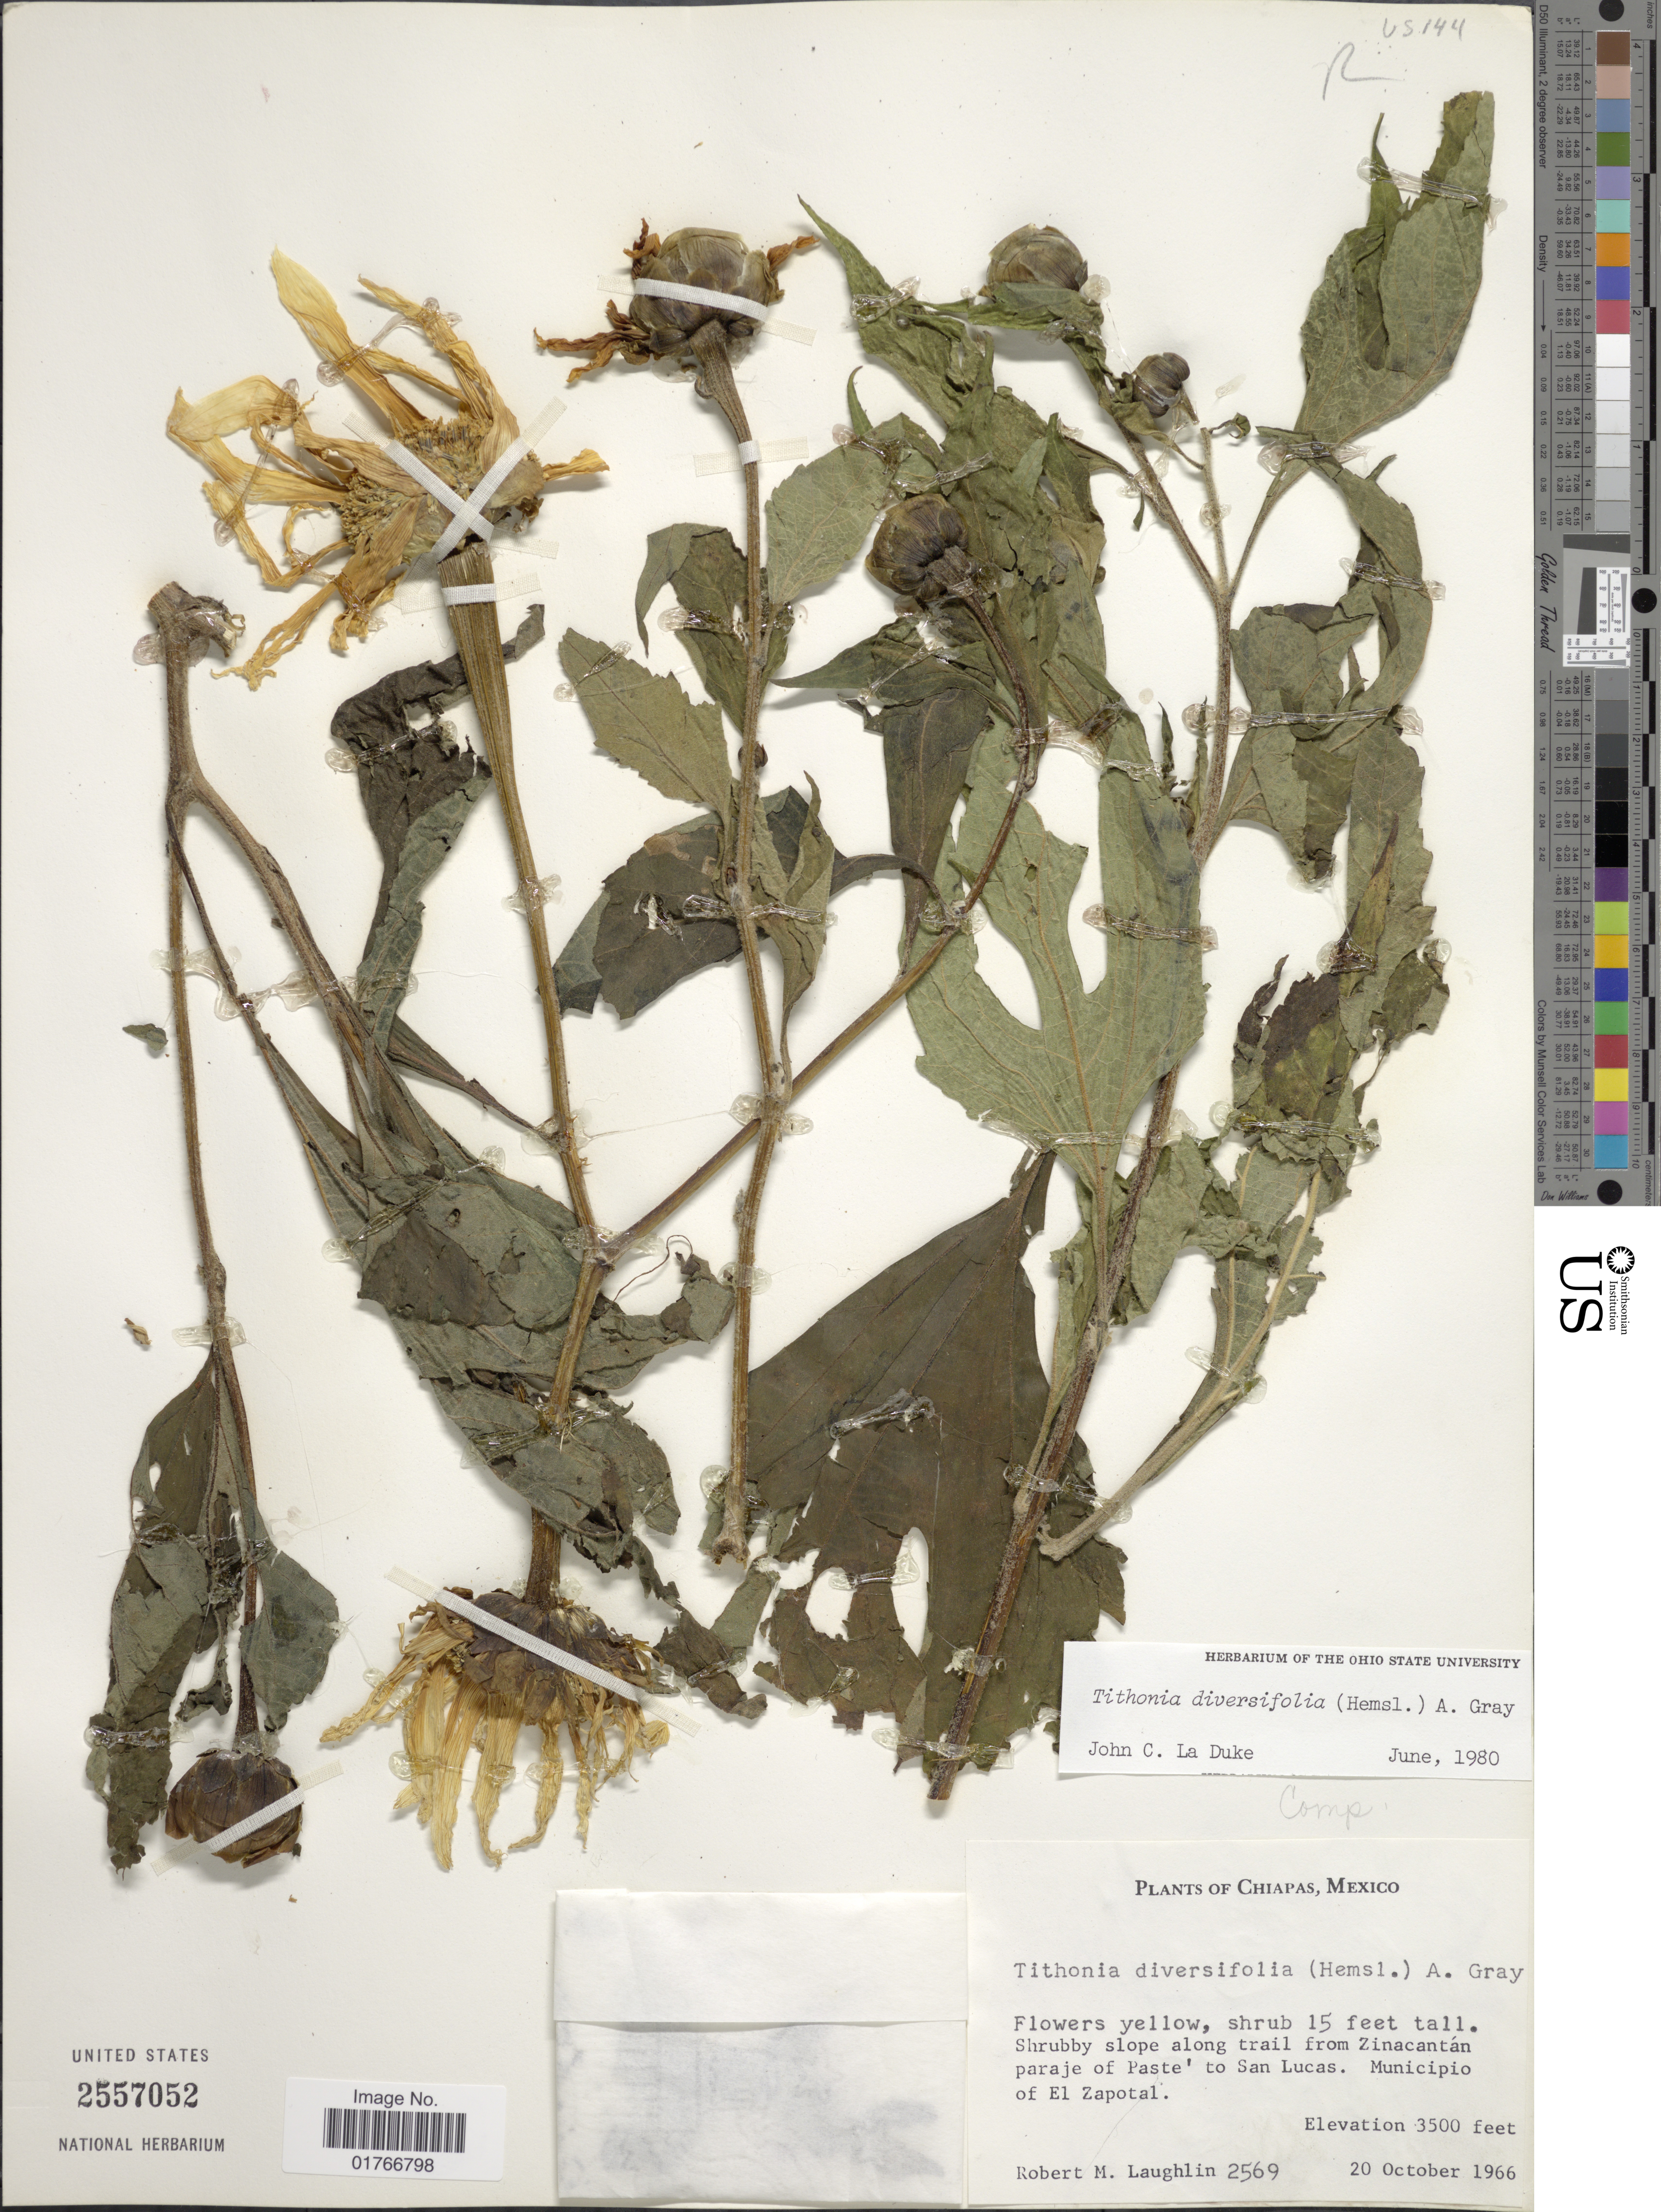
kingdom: Plantae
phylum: Tracheophyta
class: Magnoliopsida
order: Asterales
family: Asteraceae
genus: Tithonia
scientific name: Tithonia diversifolia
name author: (Hemsl.) A. Gray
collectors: R. M. Laughlin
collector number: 2569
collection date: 1966-10-20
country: Mexico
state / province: Chiapas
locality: Slope along trail from Zinacantan paraje of Paste'to San Lucas, Municipio of El Zapotal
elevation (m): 1067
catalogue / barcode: US 2557052